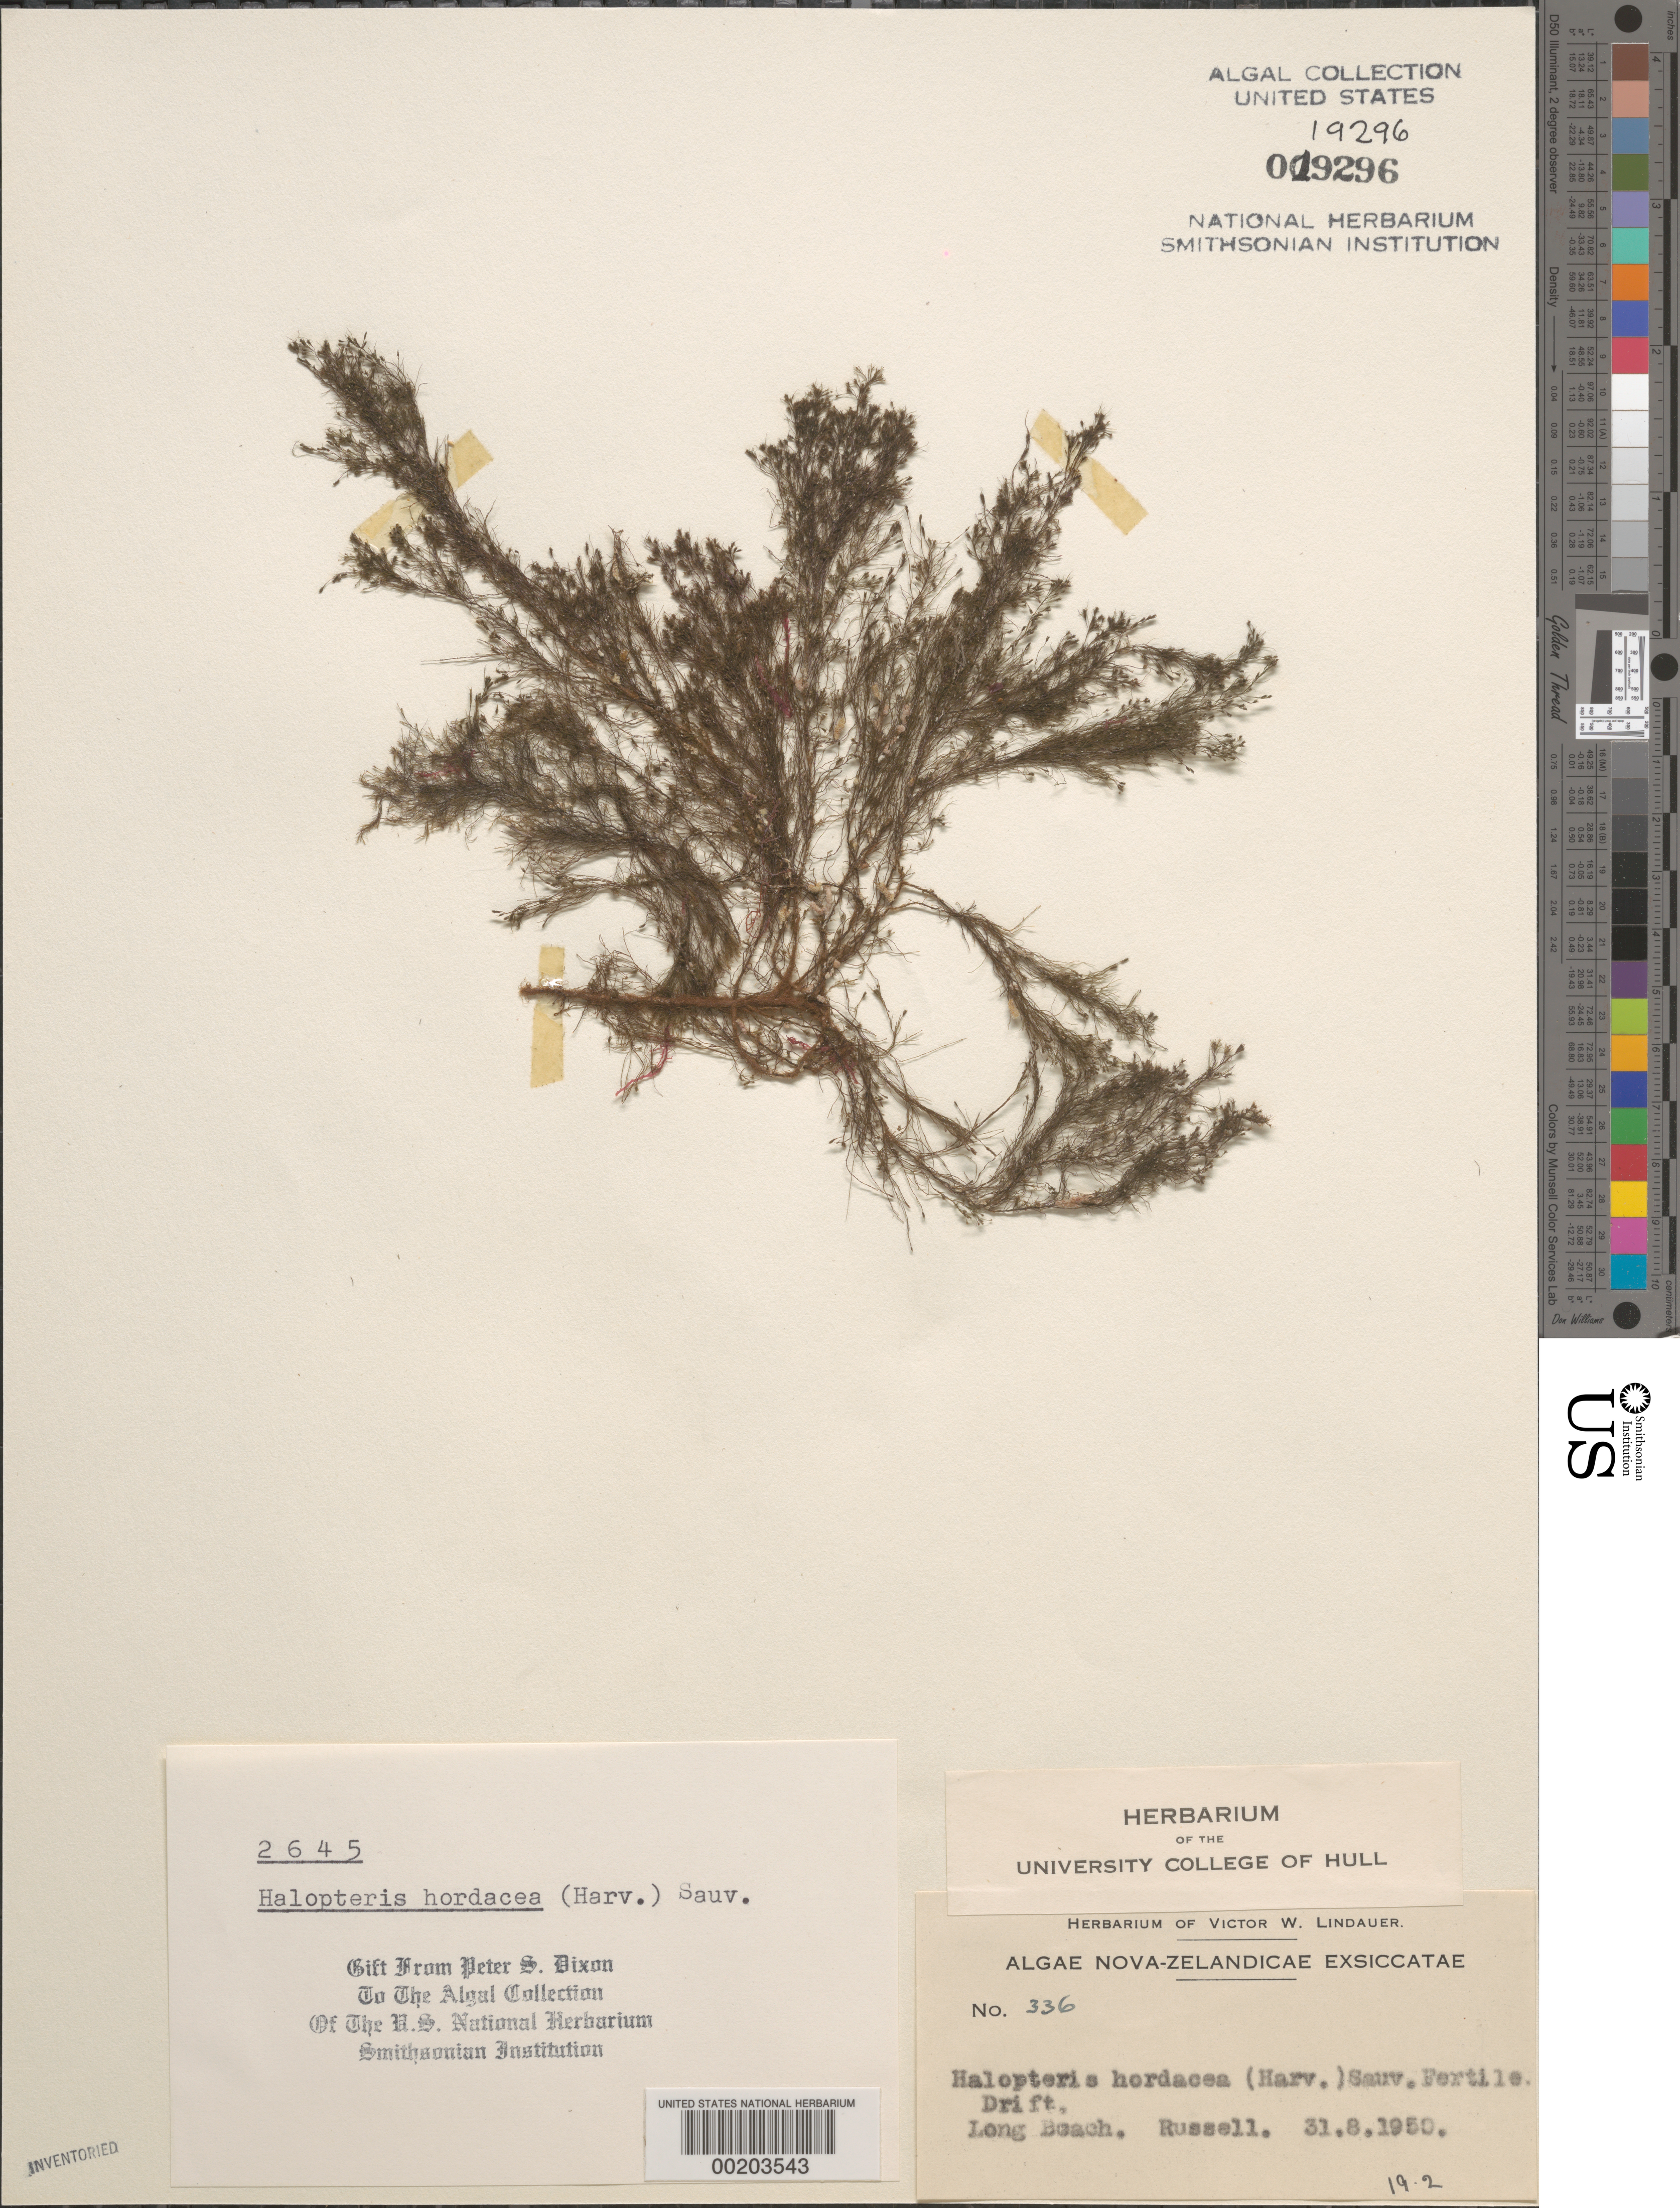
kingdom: Chromista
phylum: Ochrophyta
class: Phaeophyceae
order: Sphacelariales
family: Stypocaulaceae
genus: Halopteris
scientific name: Halopteris hordacea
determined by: Dixon, P. S.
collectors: V. Lindauer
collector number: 336 & PSD 2645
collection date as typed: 31 Aug 1950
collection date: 1950-08-31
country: New Zealand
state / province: Northland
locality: Russell, long beach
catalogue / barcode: US 19296